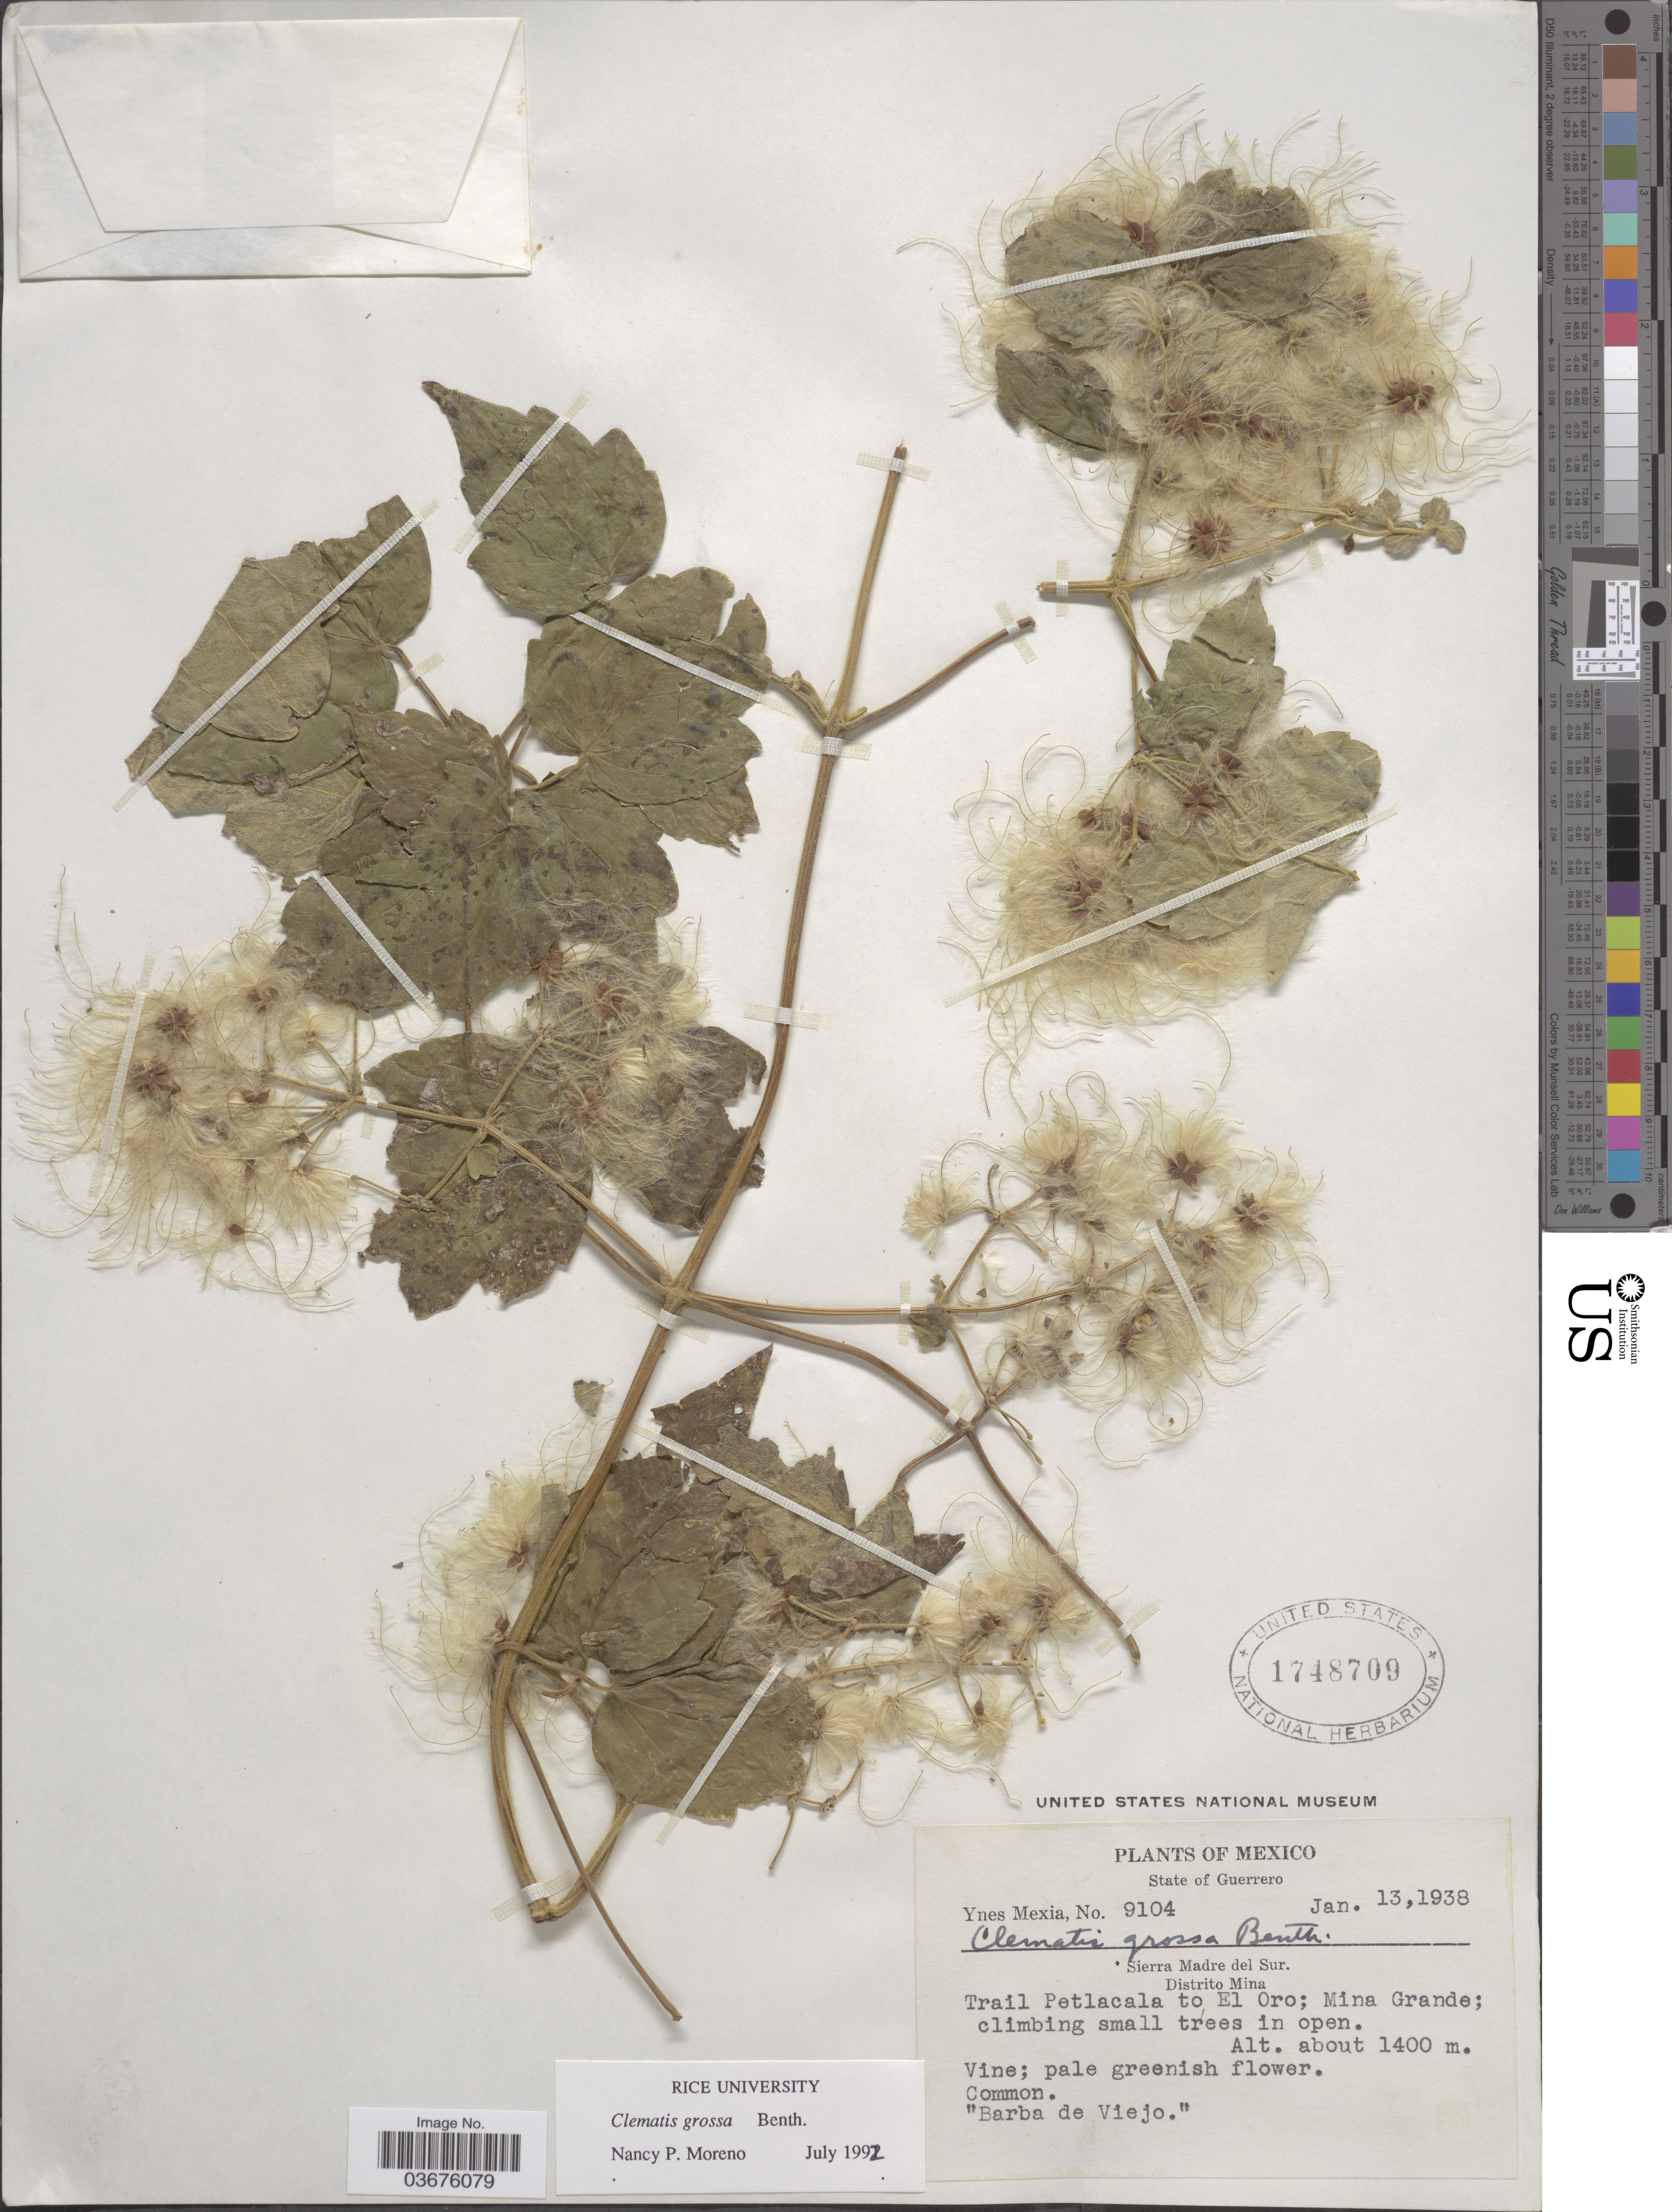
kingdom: Plantae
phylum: Tracheophyta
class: Magnoliopsida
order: Ranunculales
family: Ranunculaceae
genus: Clematis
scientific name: Clematis grossa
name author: Benth.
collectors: Y. Mexia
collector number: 9104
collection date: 1938-01-13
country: Mexico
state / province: Guerrero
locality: Sierra Madre del Sur. Distrito Mina. Trail Petlacala to El Oro; Mina Grande.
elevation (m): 1400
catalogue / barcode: US 1748709